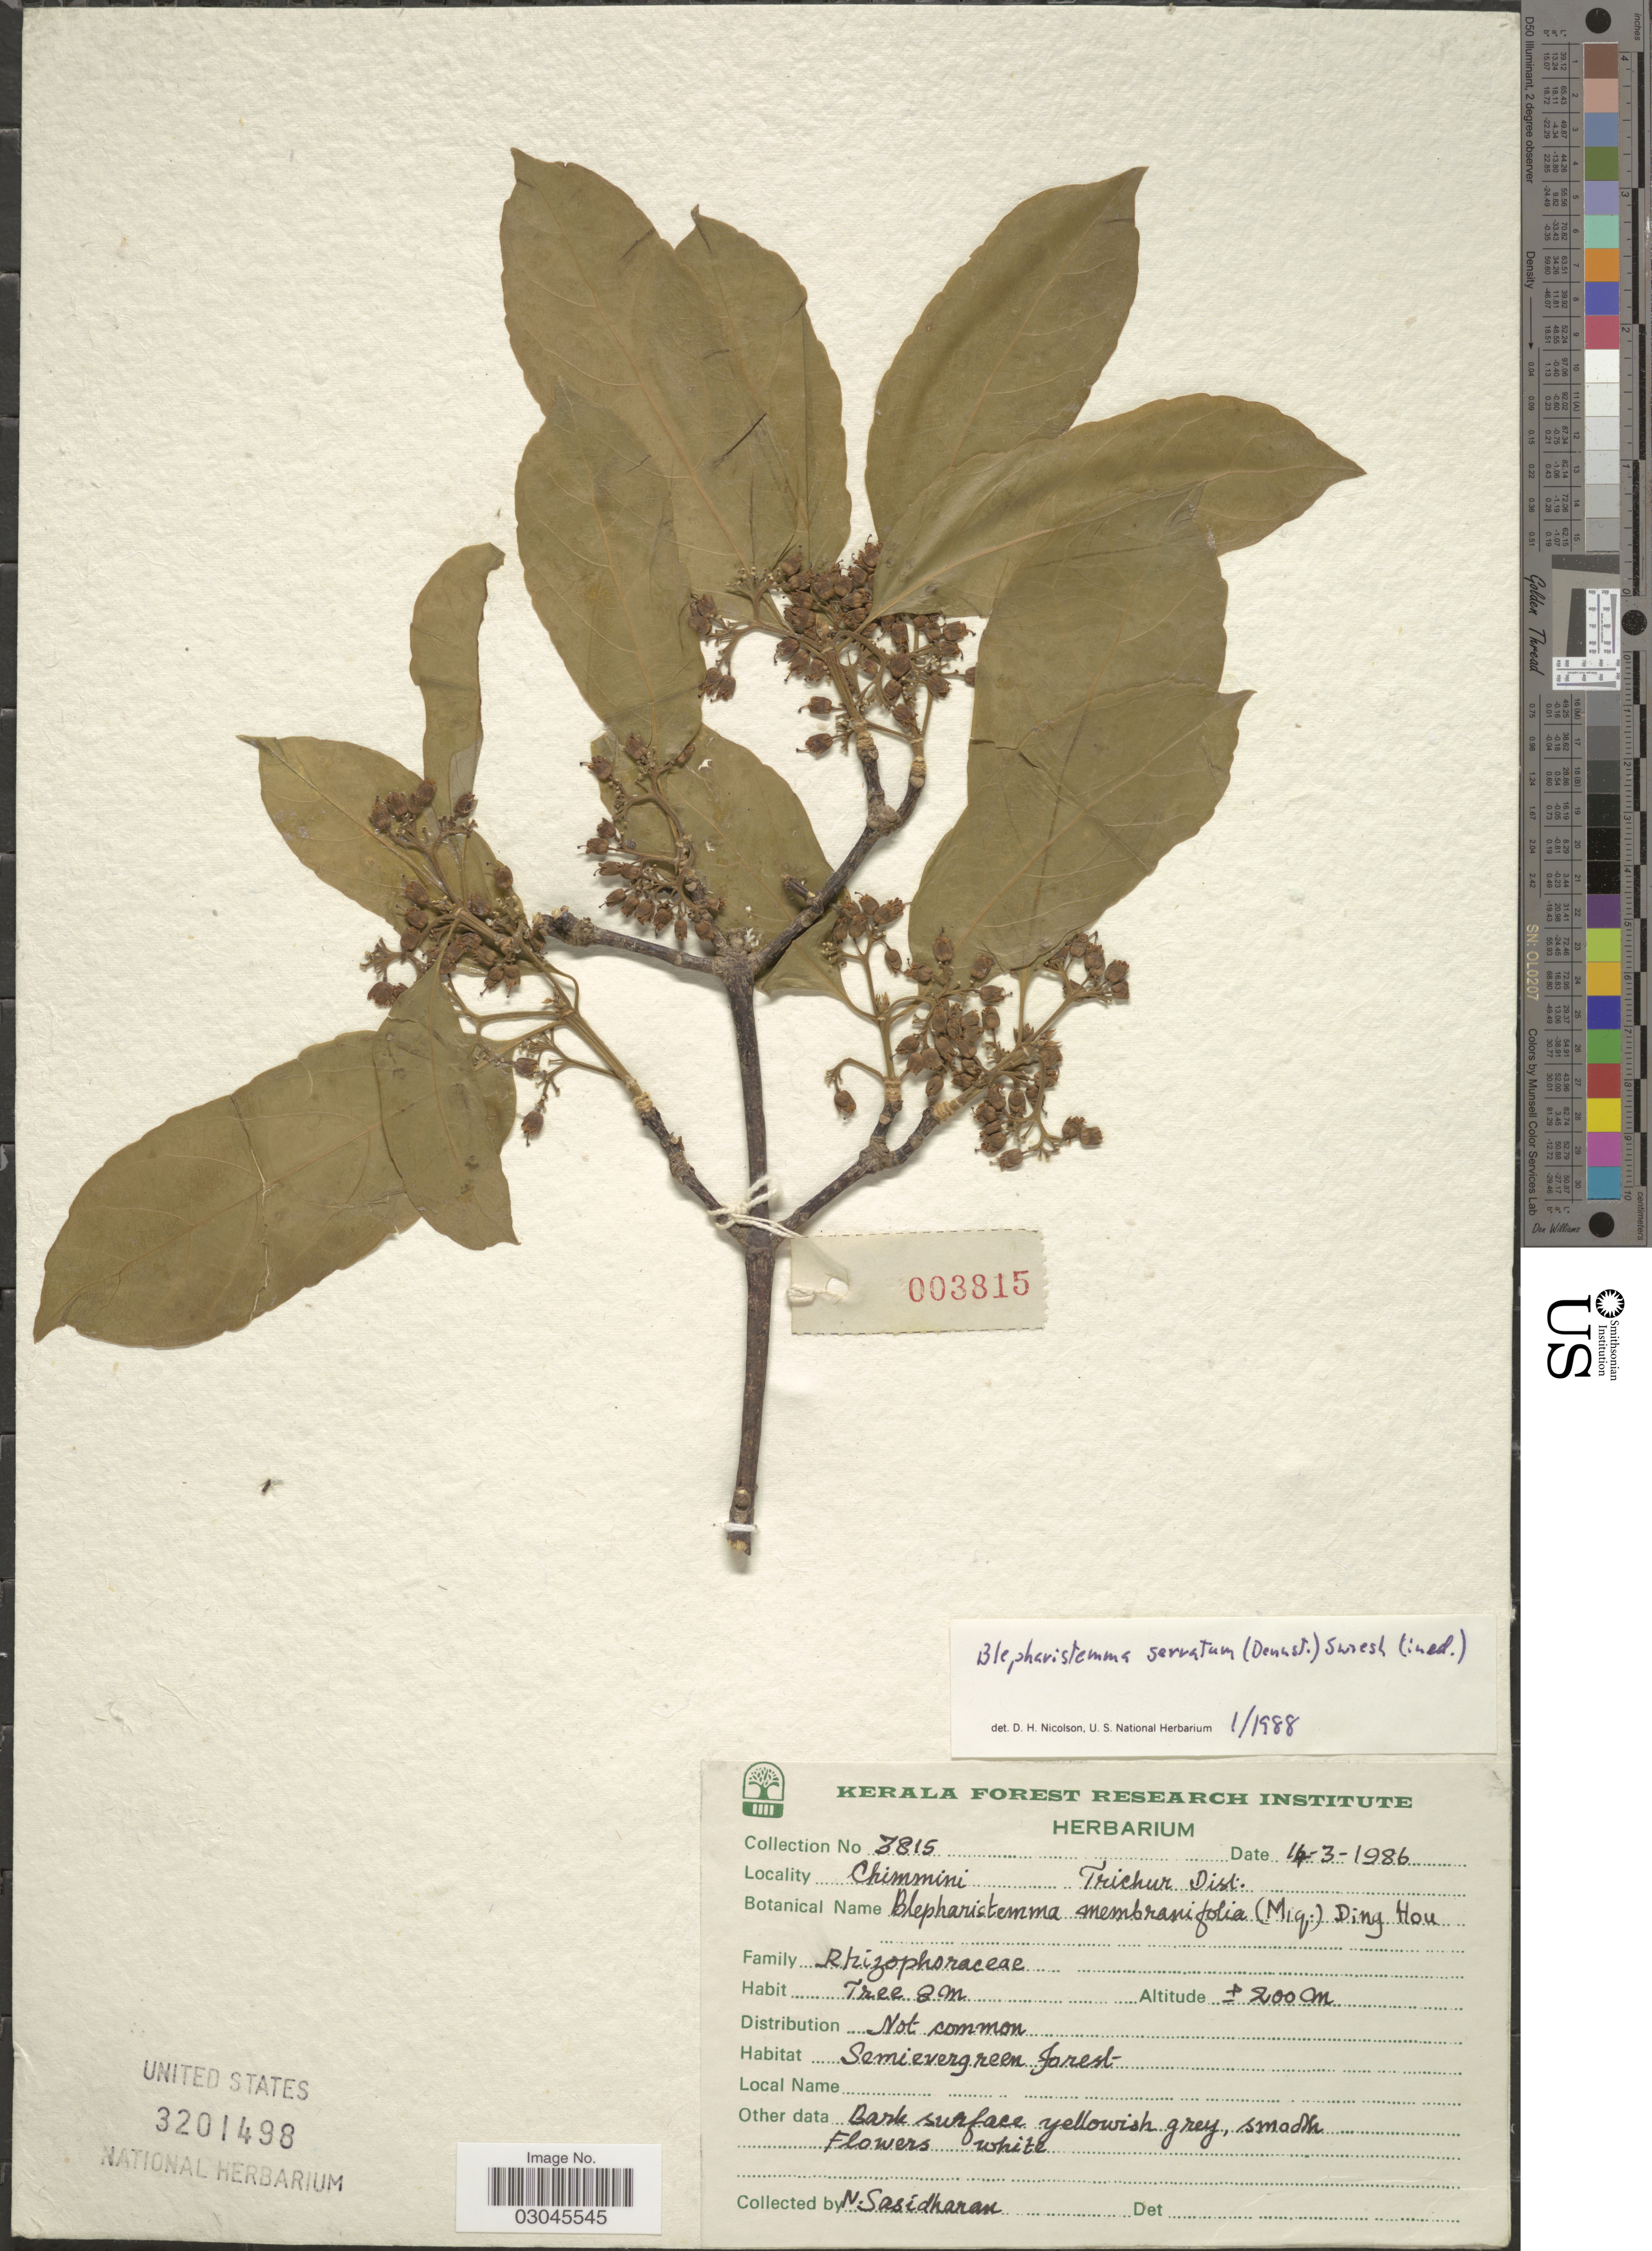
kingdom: Plantae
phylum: Tracheophyta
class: Magnoliopsida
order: Malpighiales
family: Rhizophoraceae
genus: Blepharistemma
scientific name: Blepharistemma serratum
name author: Suresh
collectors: N. Sasidharan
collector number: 3815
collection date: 1986-03-14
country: India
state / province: Kerala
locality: Chimmini, Trichur Dist.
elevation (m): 200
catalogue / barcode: US 3201498